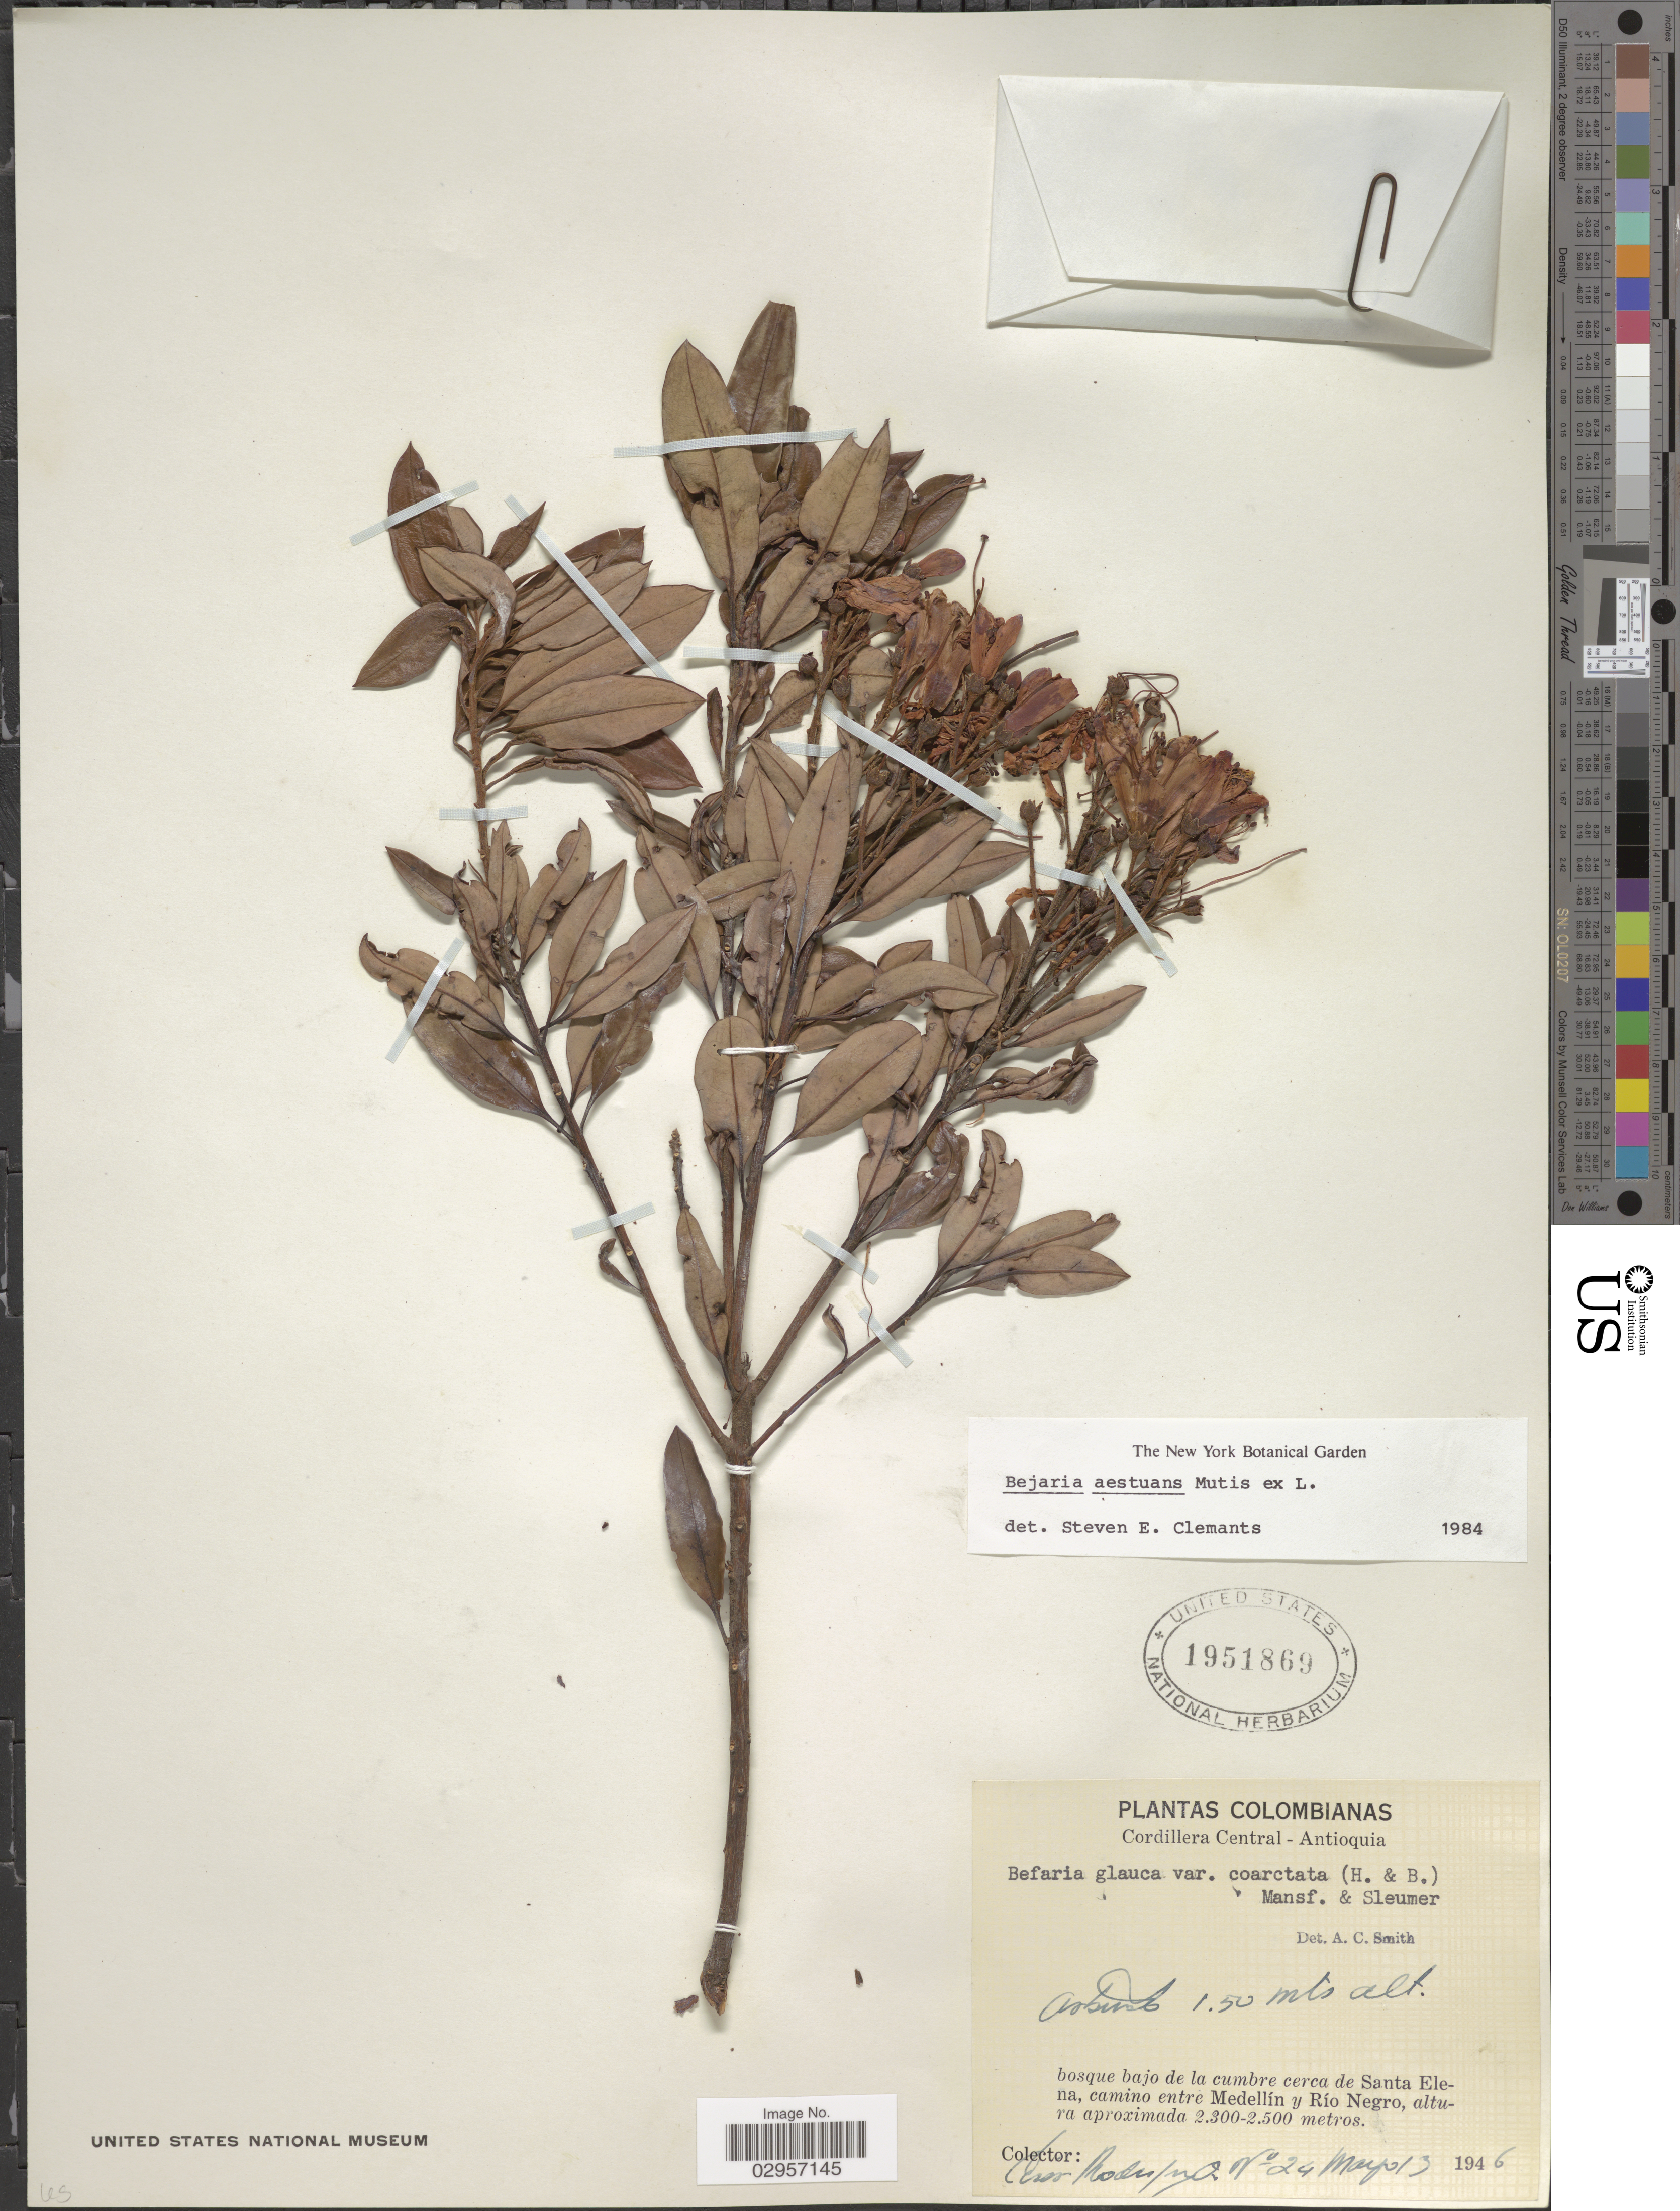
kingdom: Plantae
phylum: Tracheophyta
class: Magnoliopsida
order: Ericales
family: Ericaceae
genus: Befaria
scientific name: Befaria aestuans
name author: Mutis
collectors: C. Rodríguez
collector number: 24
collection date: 1946-05-13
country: Colombia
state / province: Antioquia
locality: Cordillera Central - Antioquia. Bosque bajo de la cumbre cerca de Santa Elena, camino entre Medellín y Rí Negro.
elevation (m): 2300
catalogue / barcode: US 1951869